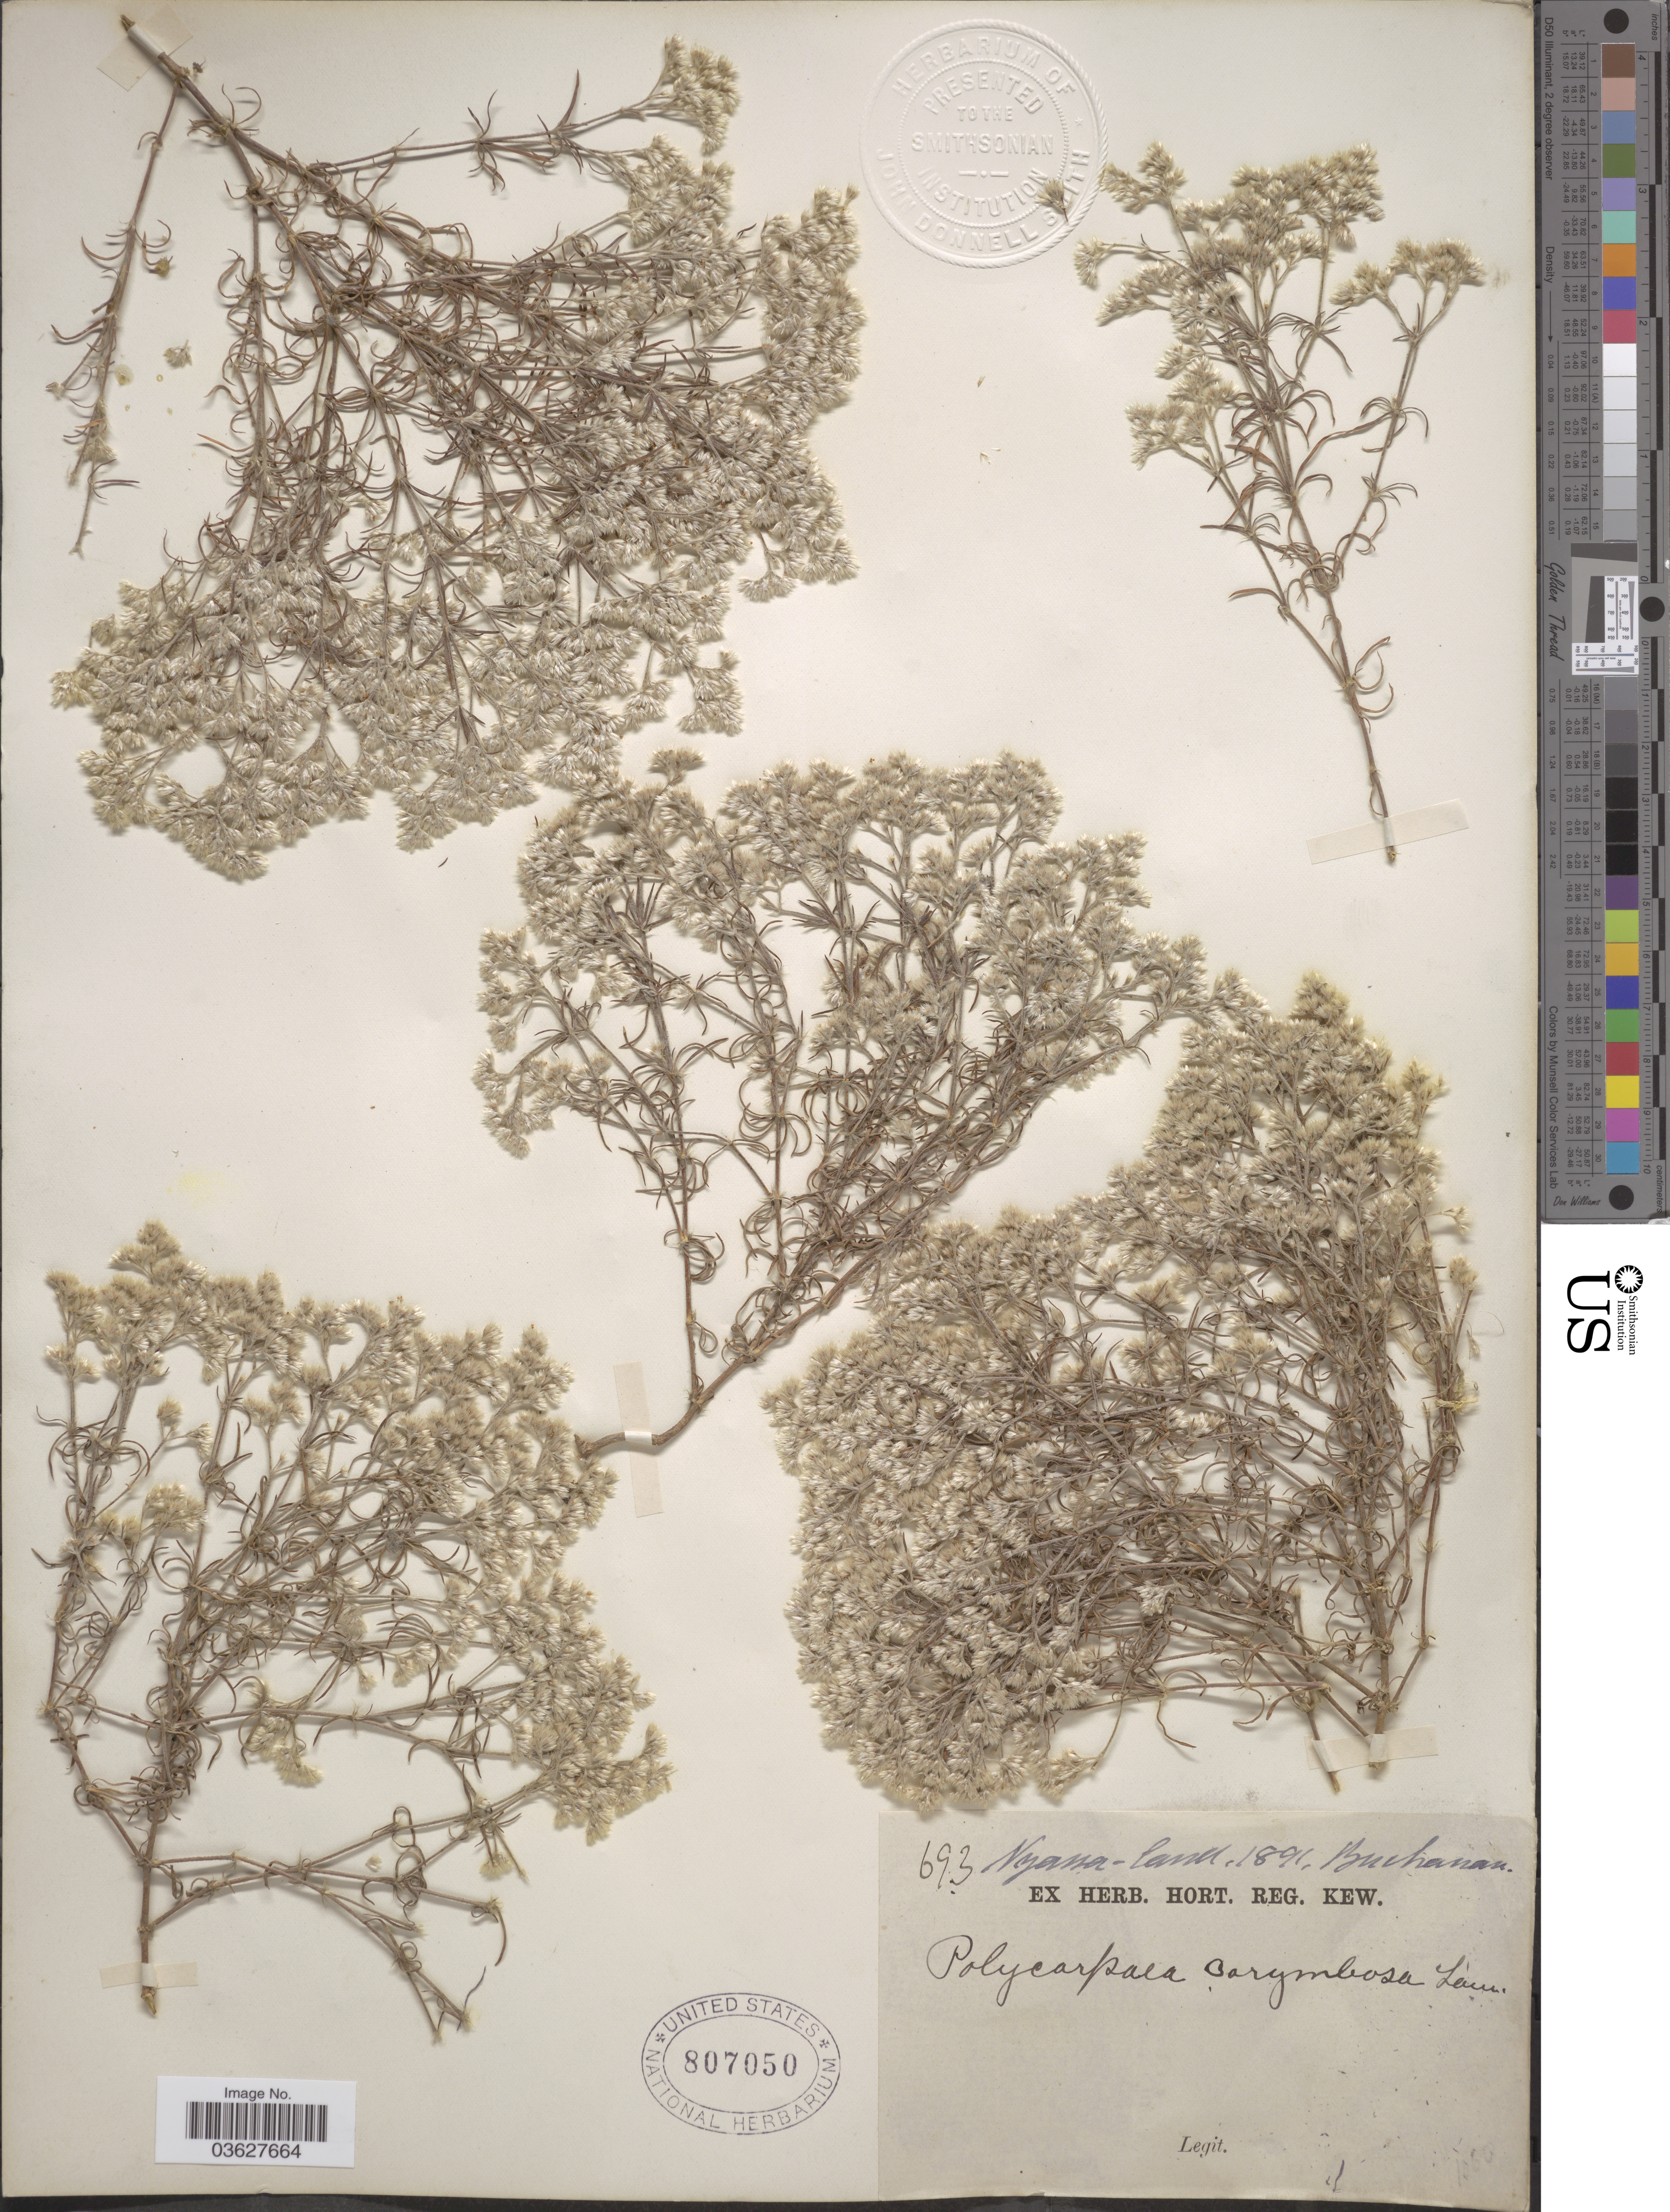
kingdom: Plantae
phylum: Tracheophyta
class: Magnoliopsida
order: Caryophyllales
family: Caryophyllaceae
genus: Polycarpaea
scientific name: Polycarpaea corymbosa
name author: (L.) Lam.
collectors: -. Buchanan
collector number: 693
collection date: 1891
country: Malawi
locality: Nyassa-land.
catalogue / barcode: US 807050